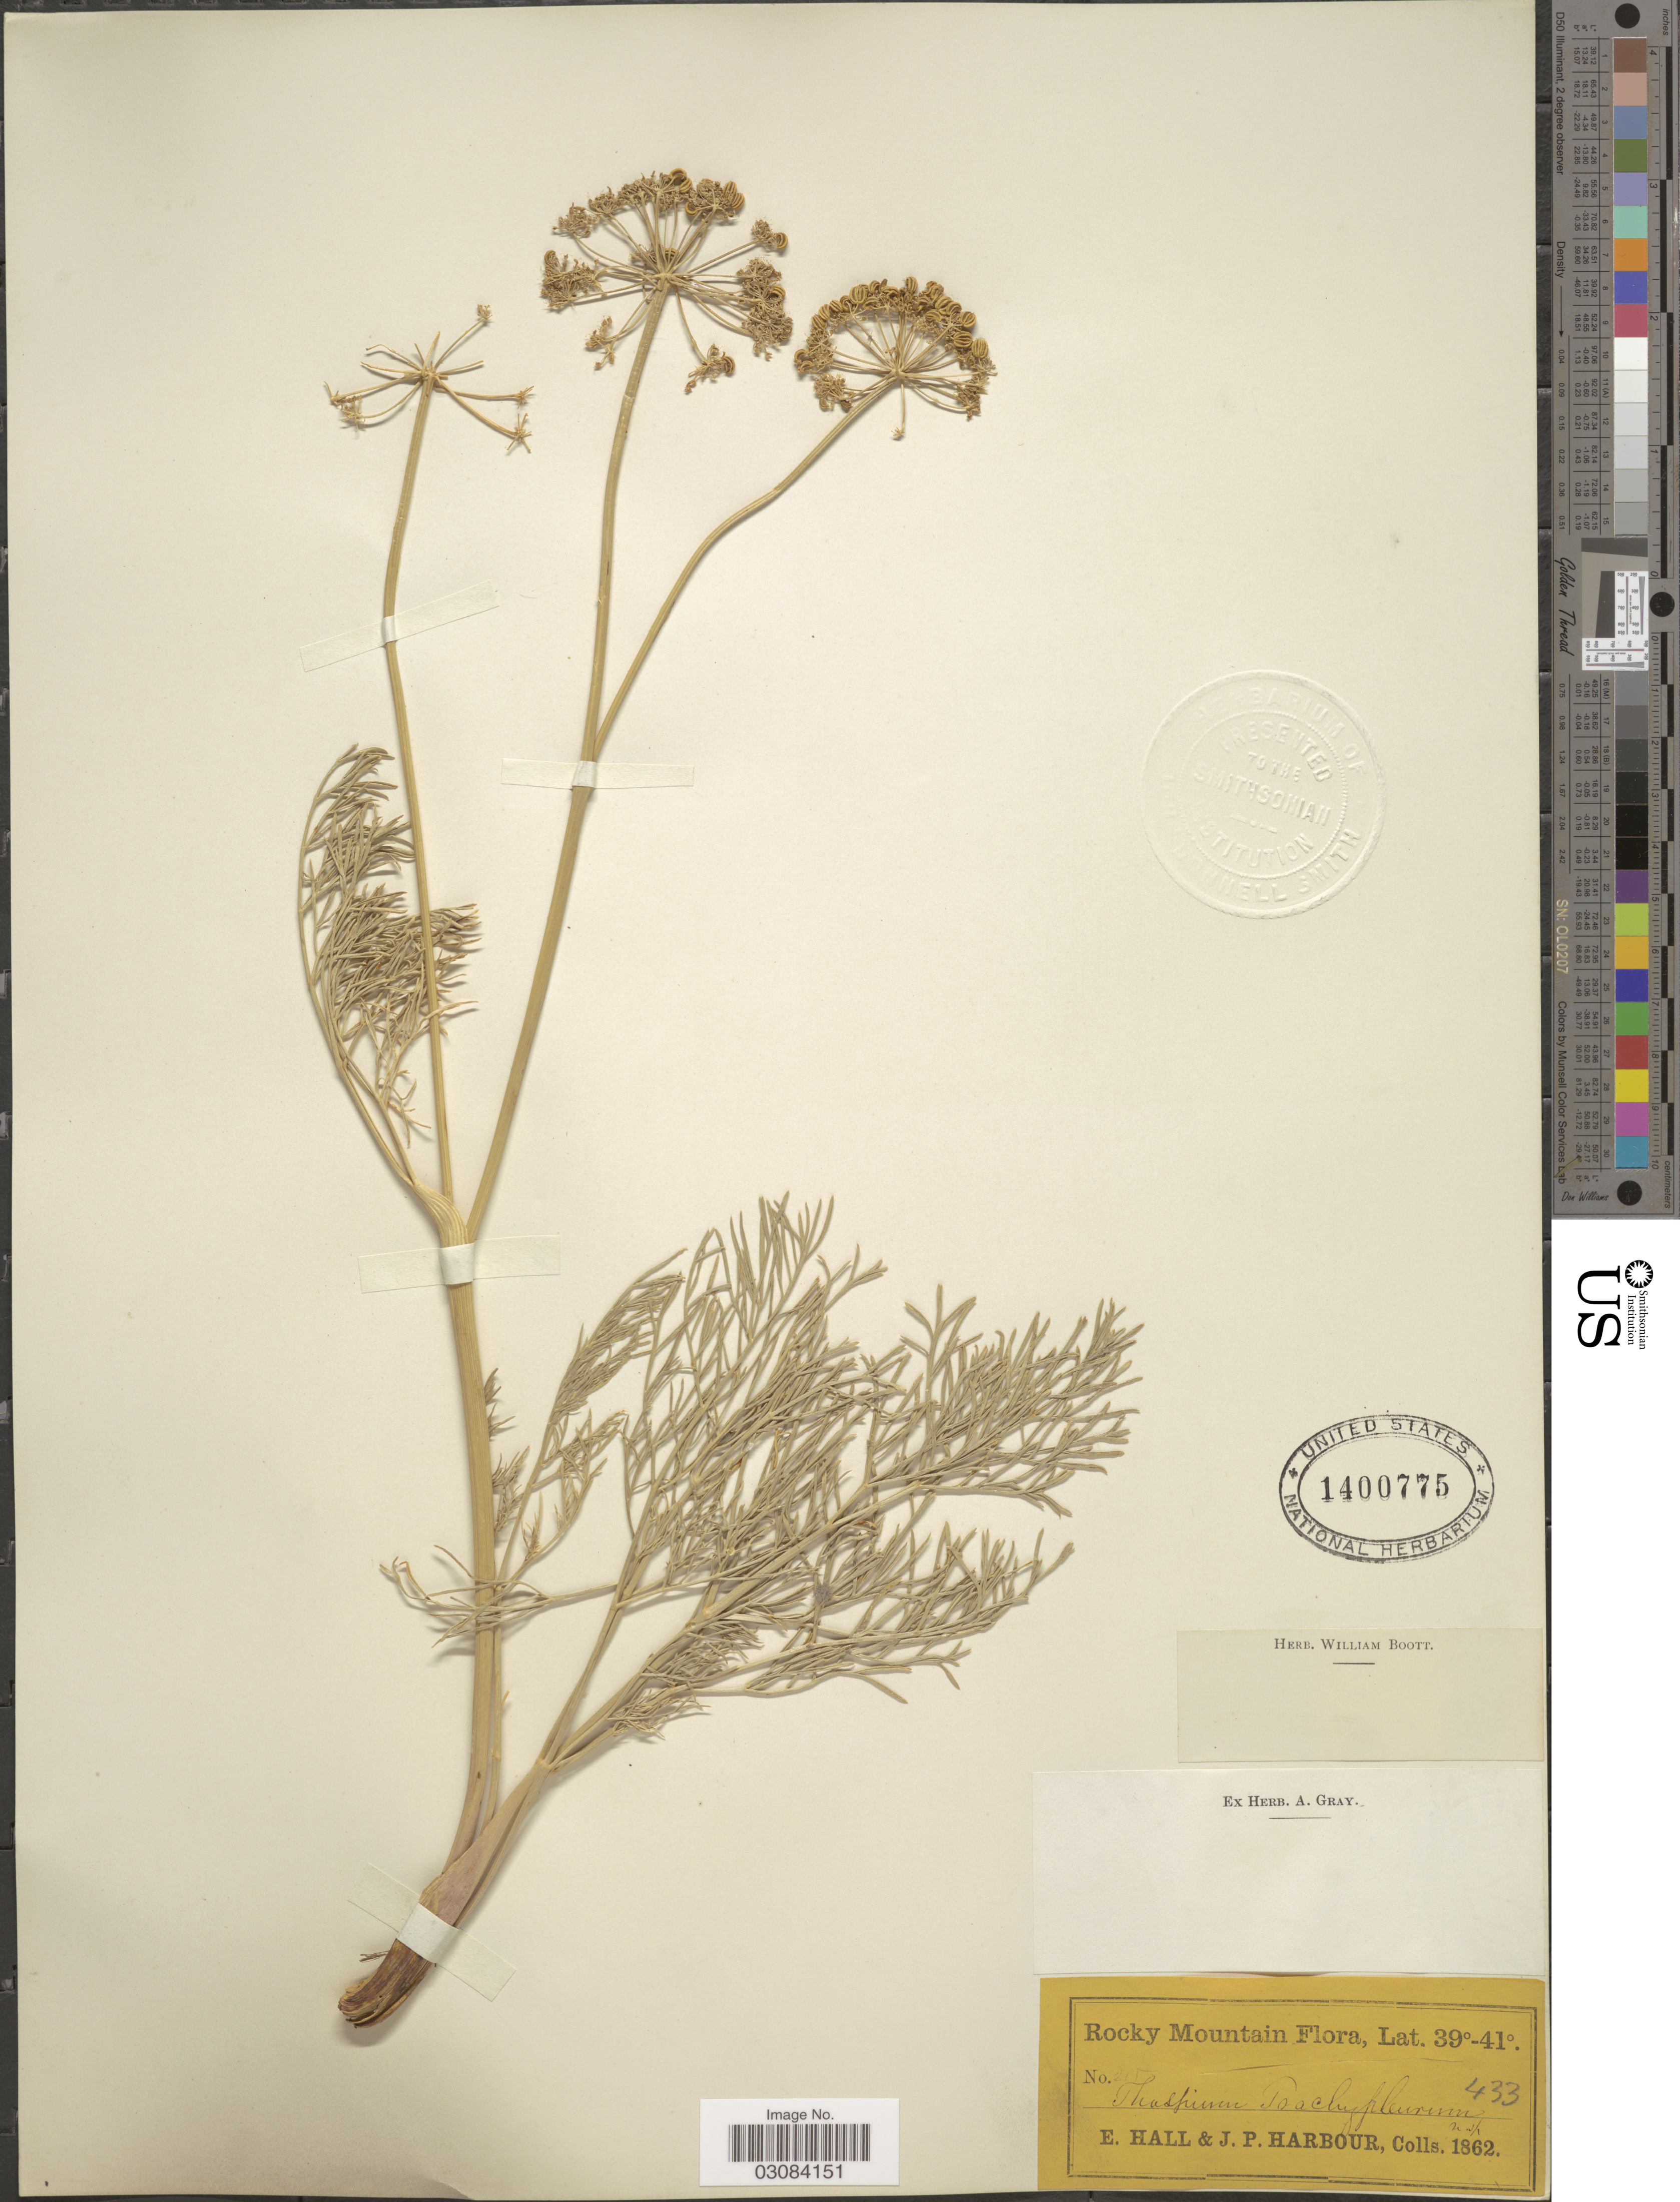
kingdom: Plantae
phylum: Tracheophyta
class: Magnoliopsida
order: Apiales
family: Apiaceae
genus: Harbouria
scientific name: Harbouria trachypleura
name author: (A. Gray) J.M. Coult. & Rose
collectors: E. Hall & J. Harbour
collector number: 433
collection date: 1862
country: United States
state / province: Colorado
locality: Rocky Mtns.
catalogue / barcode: US 1400775